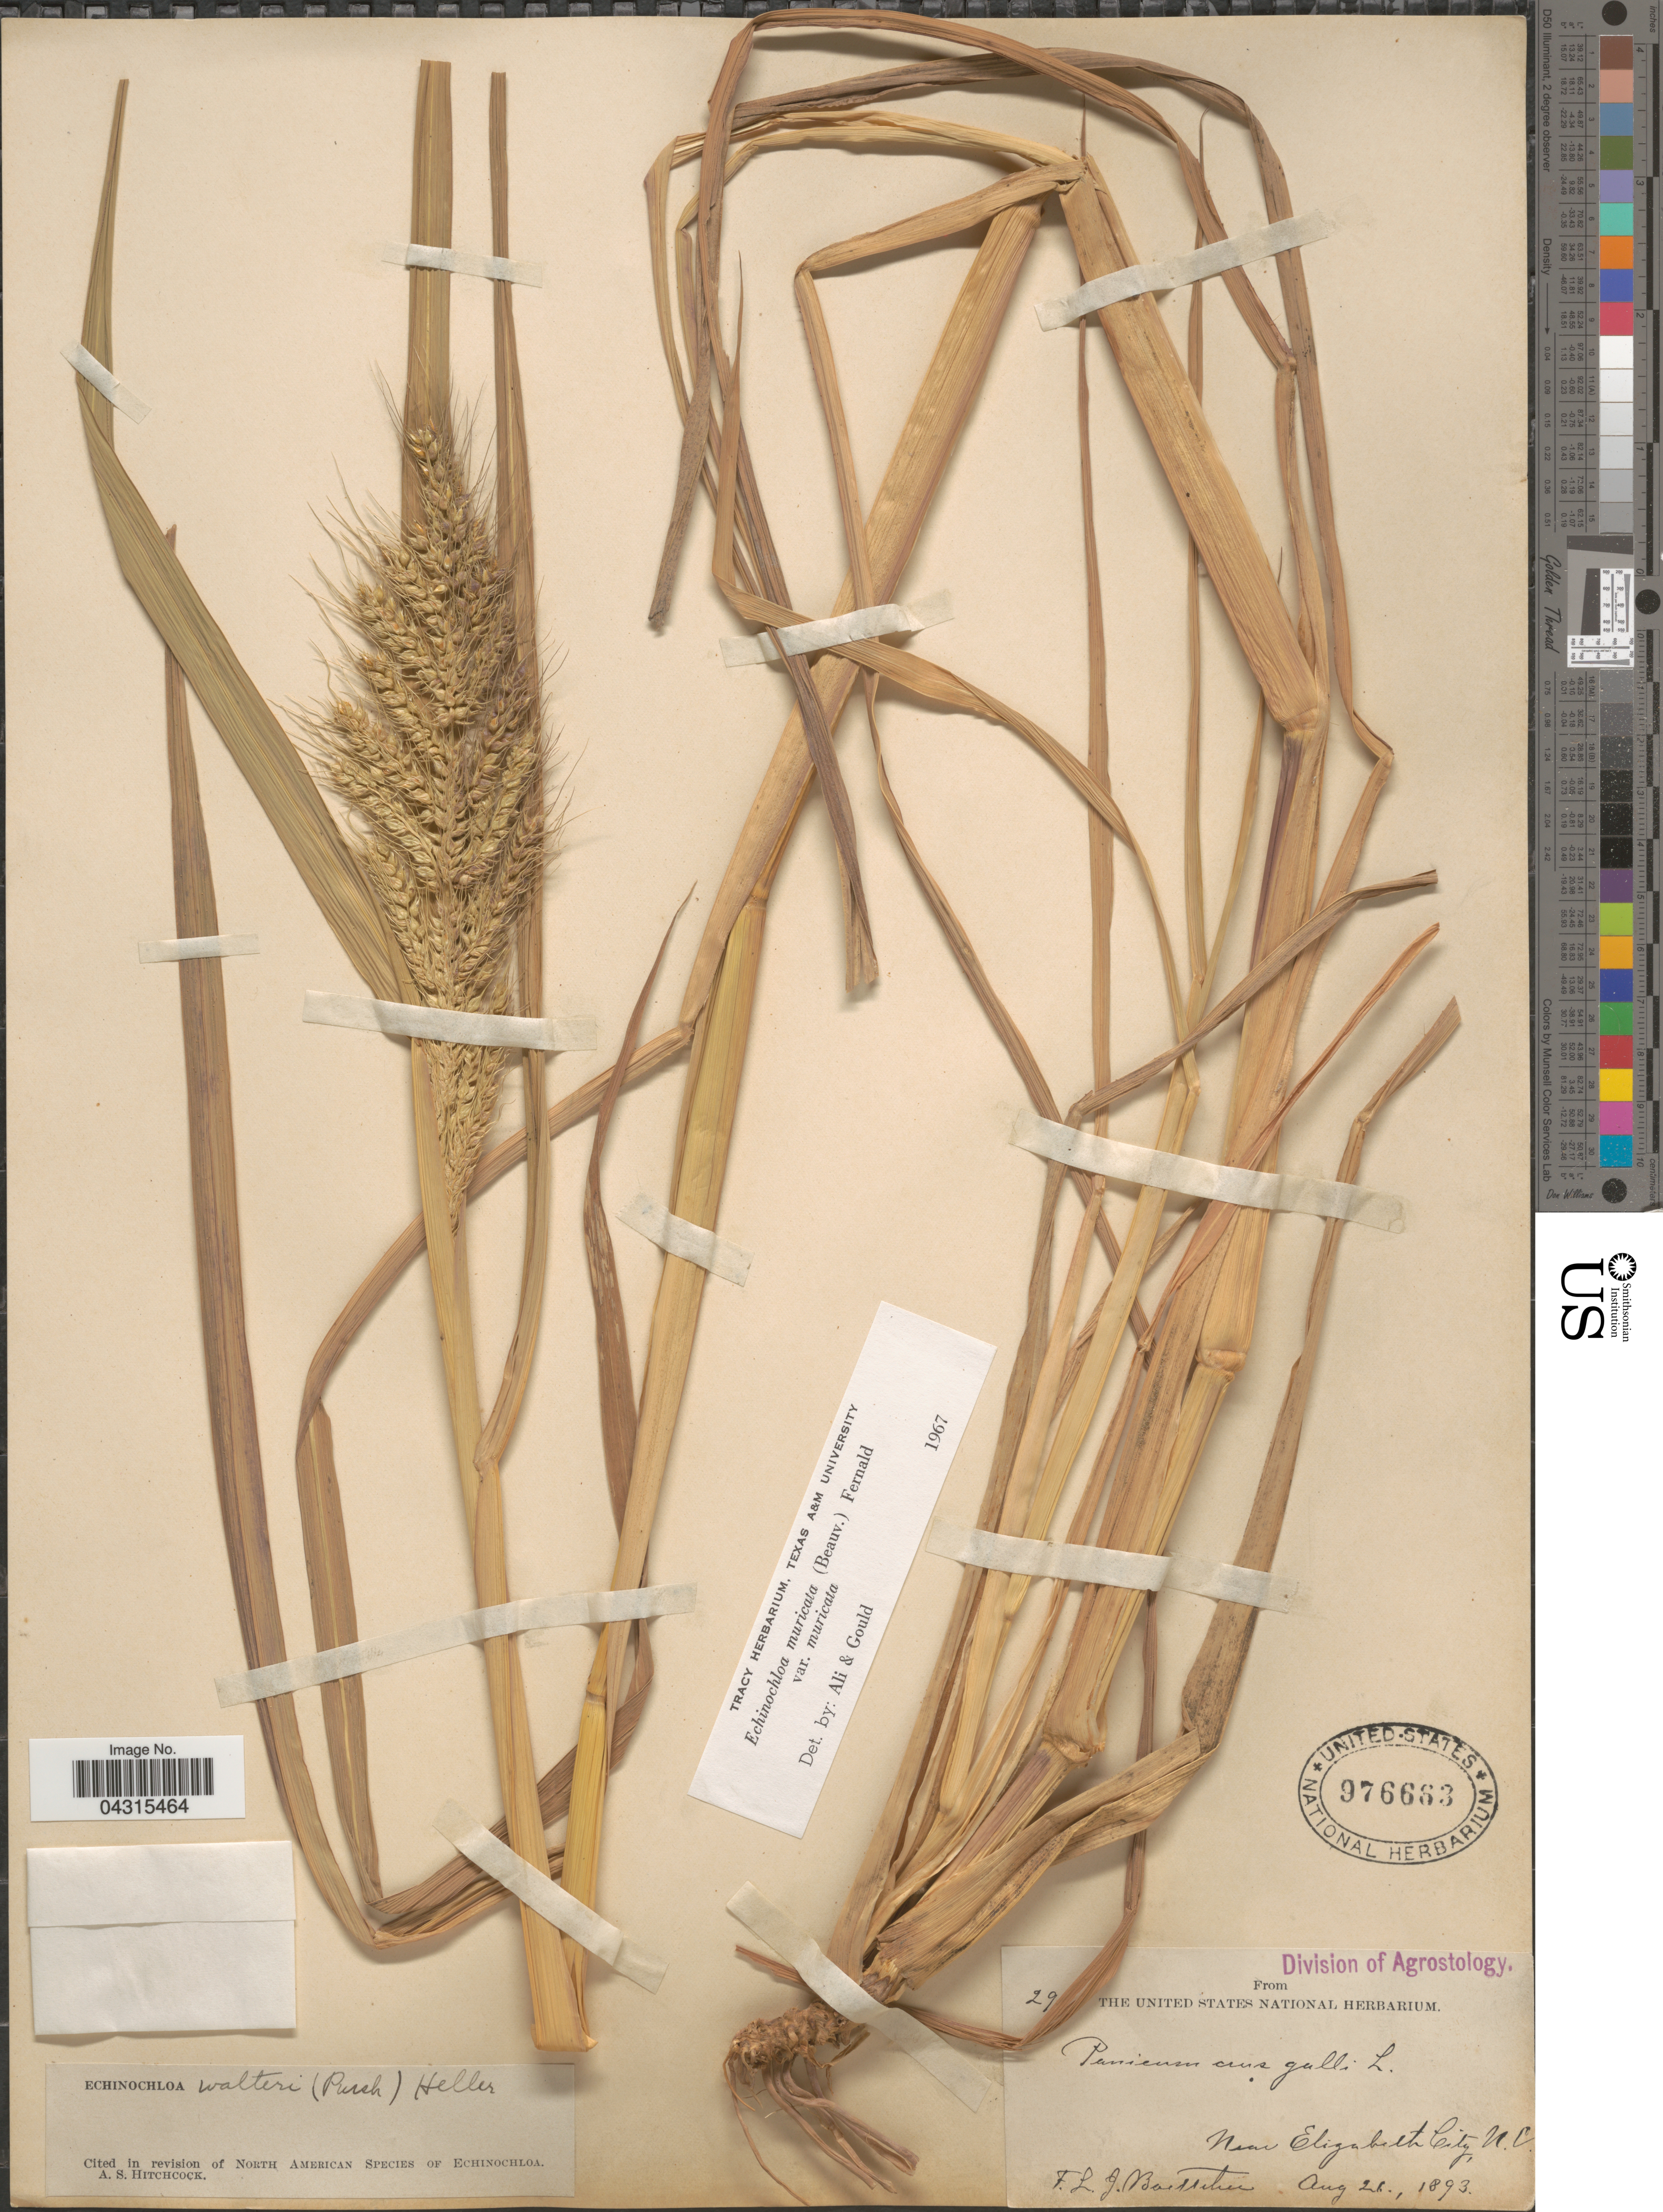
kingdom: Plantae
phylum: Tracheophyta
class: Liliopsida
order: Poales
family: Poaceae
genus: Echinochloa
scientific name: Echinochloa muricata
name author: (P. Beauv.) Fernald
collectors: F. Boettcher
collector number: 29*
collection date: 1893-08-26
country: United States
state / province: North Carolina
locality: Near Elizabeth City.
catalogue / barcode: US 976663